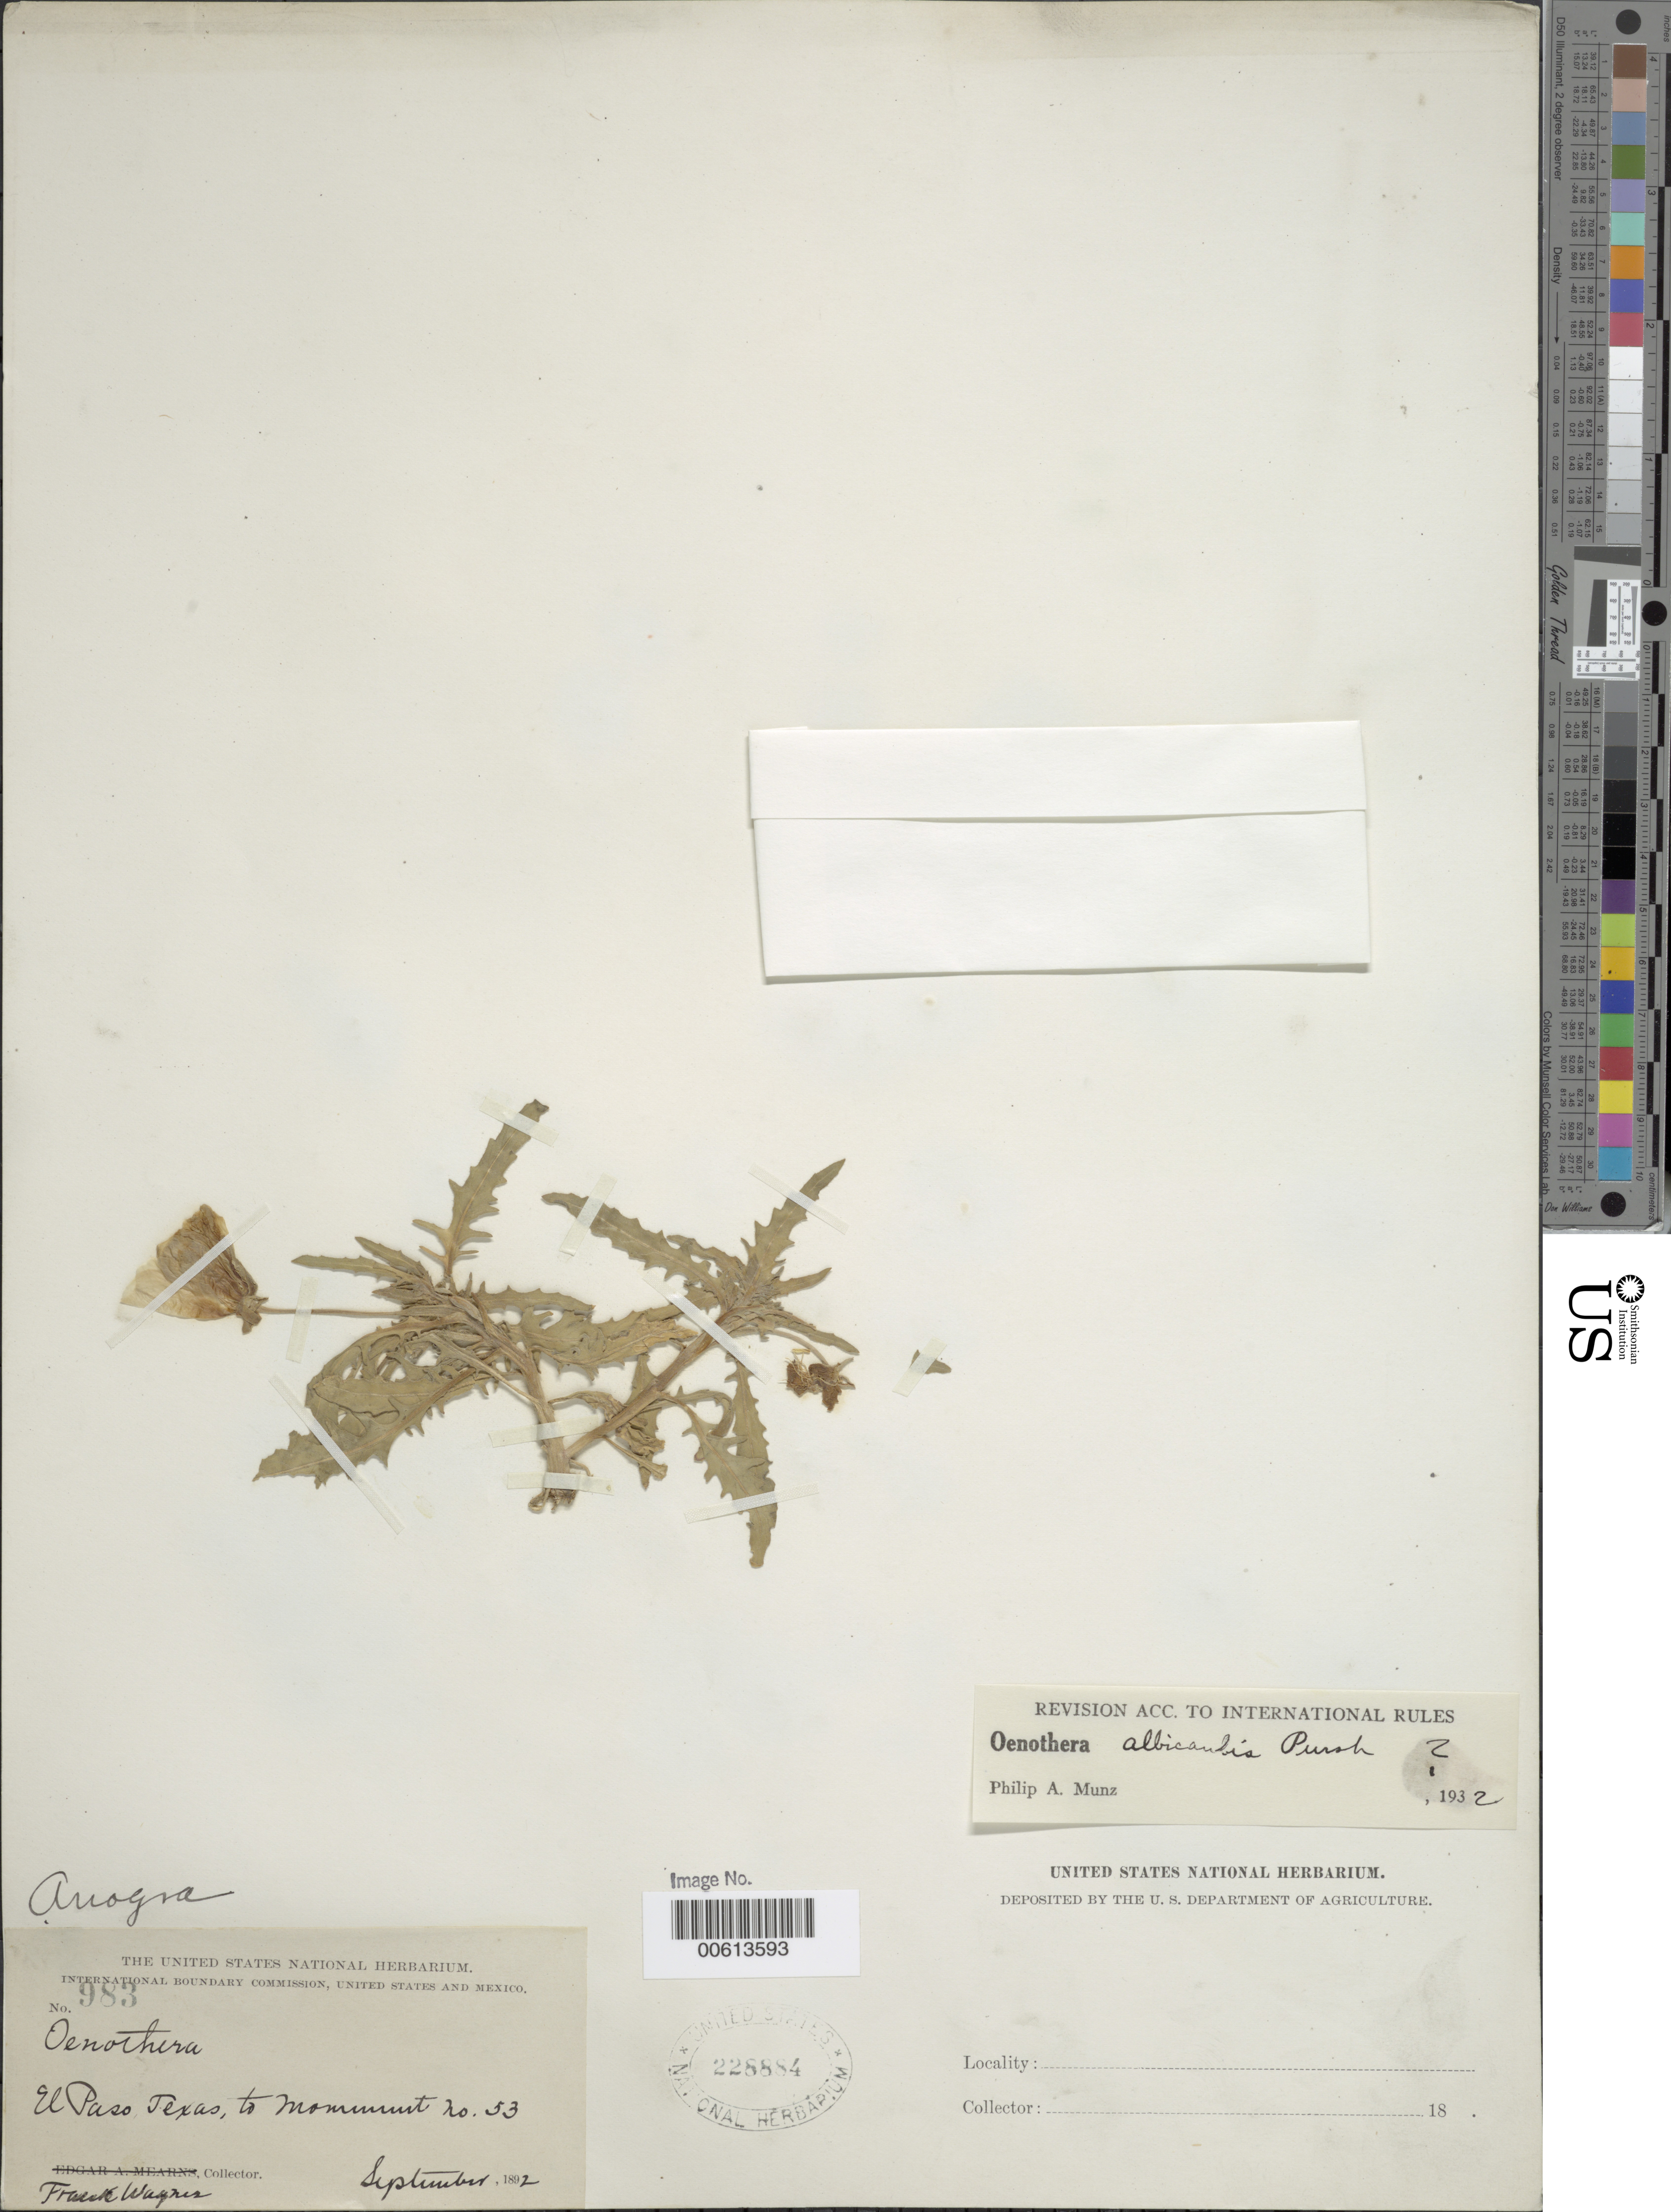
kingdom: Plantae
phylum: Tracheophyta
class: Magnoliopsida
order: Myrtales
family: Onagraceae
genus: Oenothera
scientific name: Oenothera albicaulis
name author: Pursh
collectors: F. Wagner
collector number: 983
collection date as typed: Sep 1892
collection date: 1892-09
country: United States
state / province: Texas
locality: El Paso to Monument # 53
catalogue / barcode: US 228884